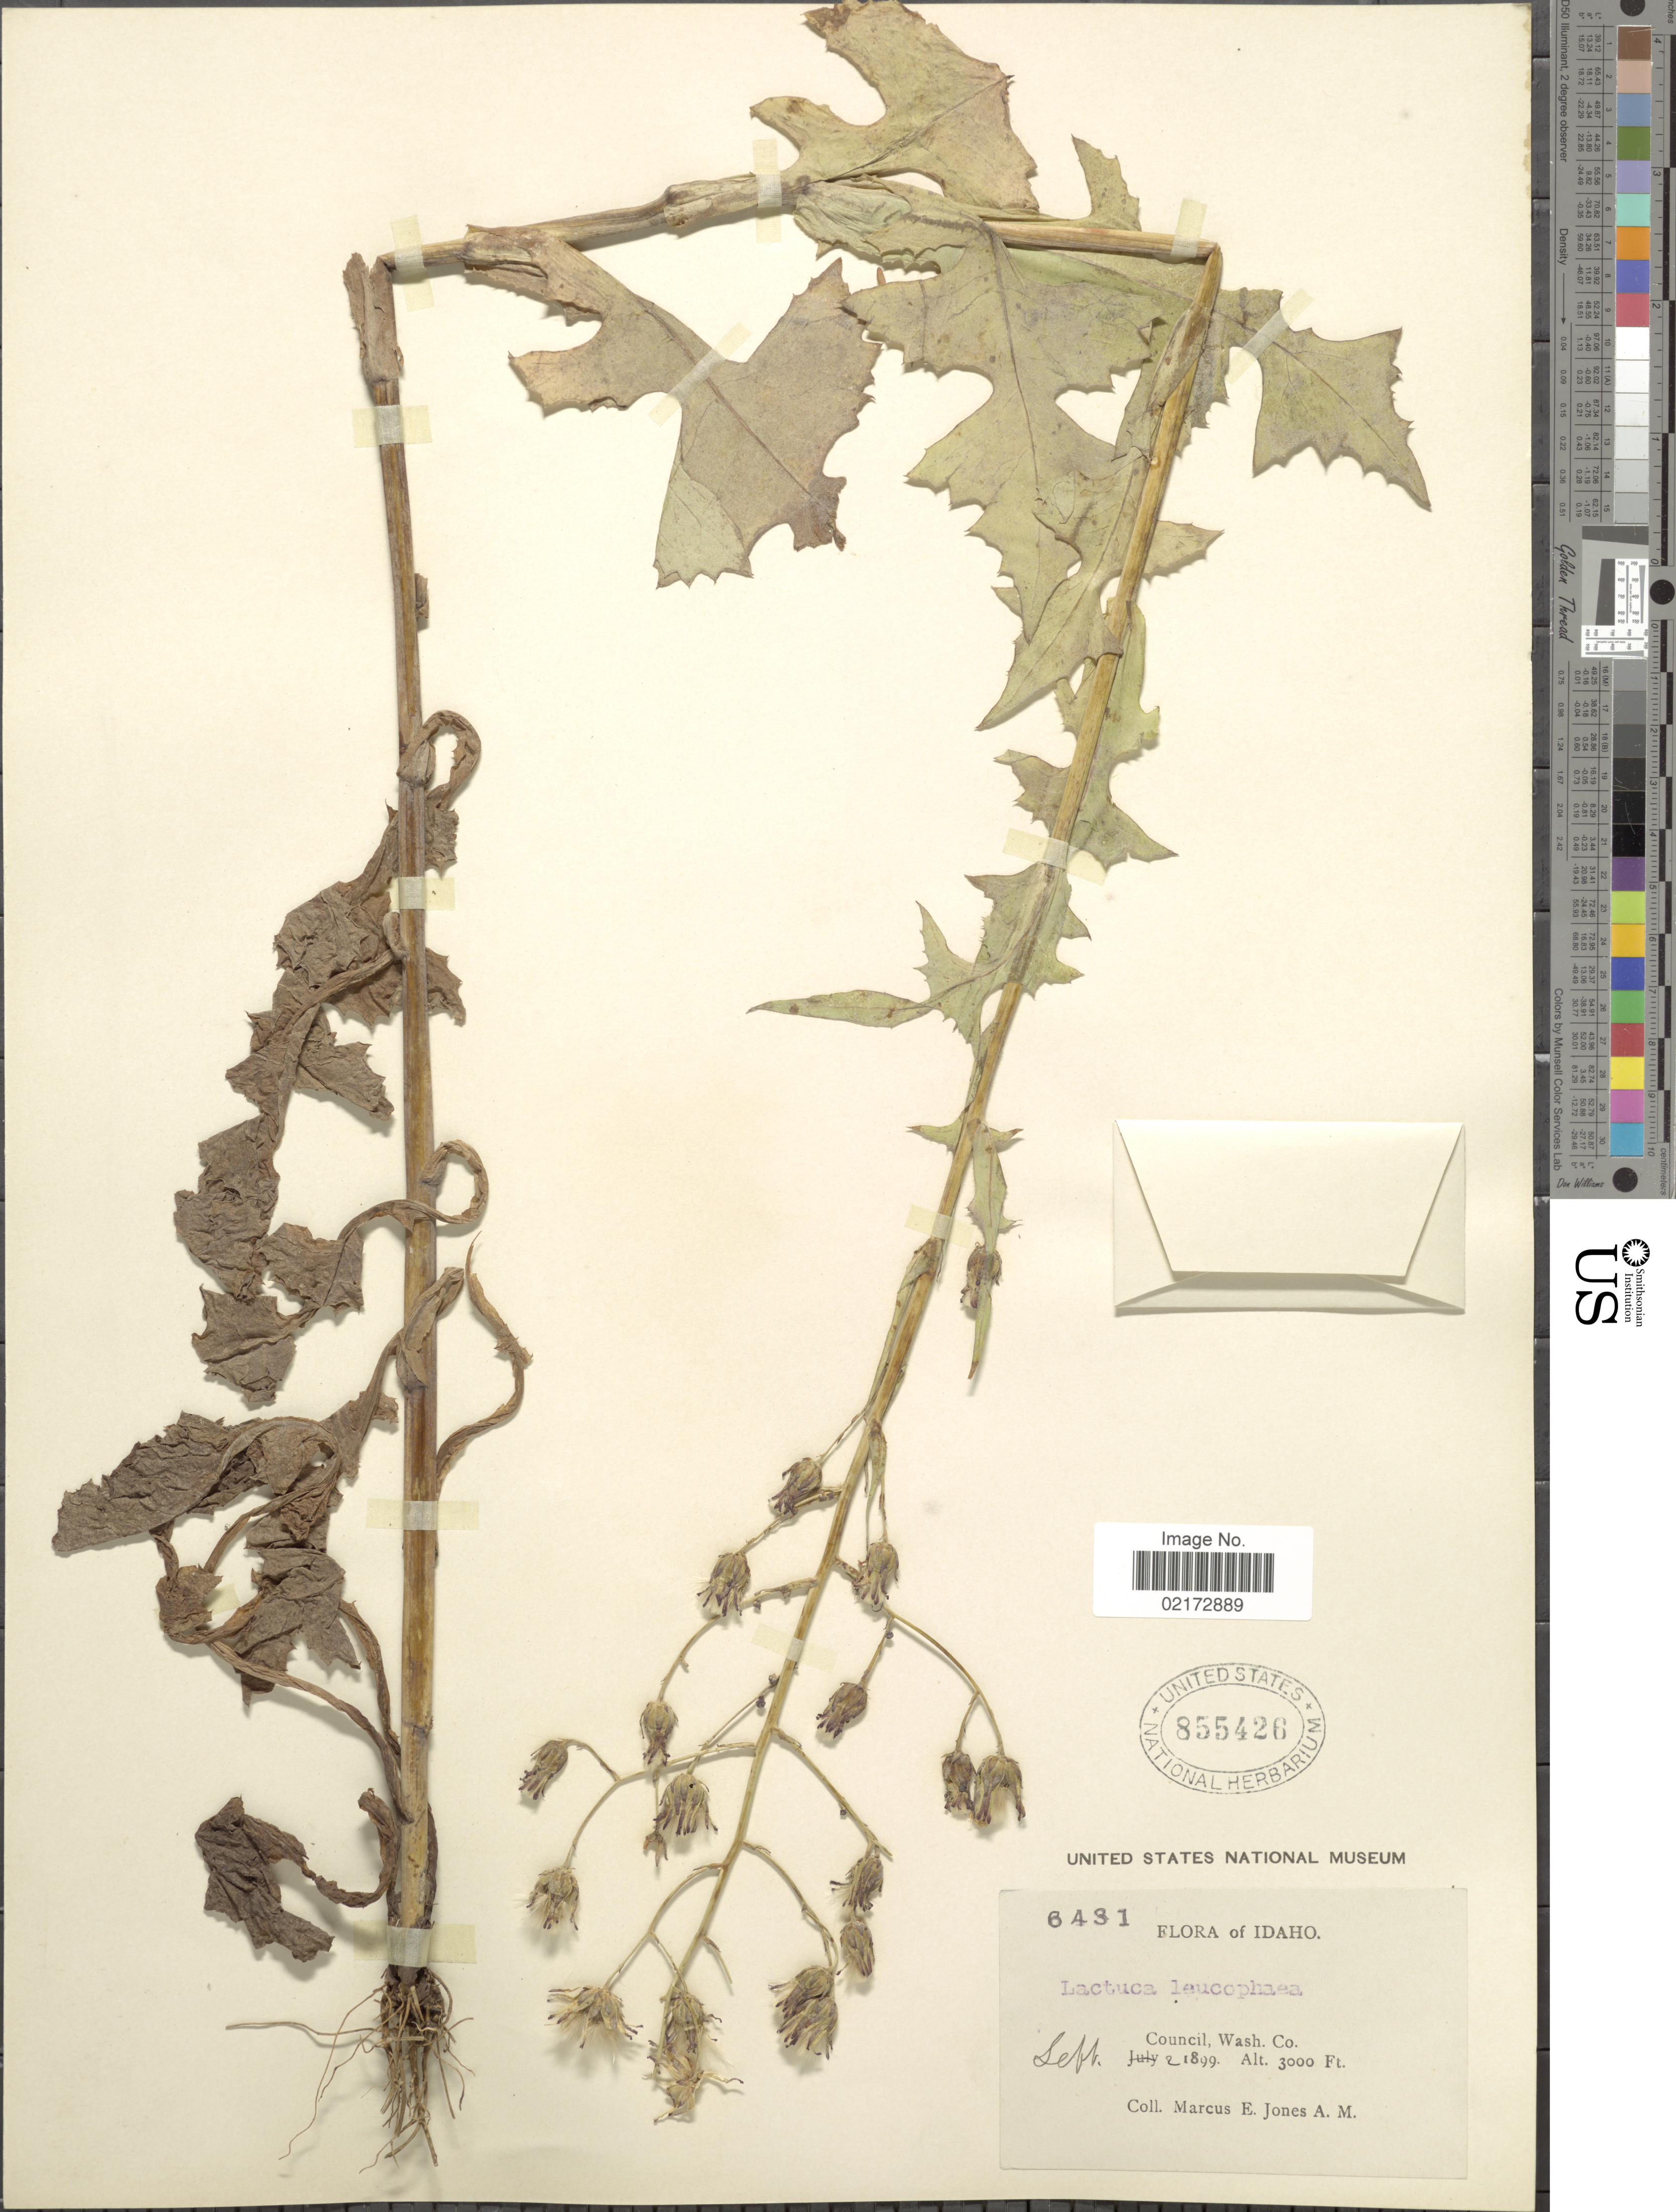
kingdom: Plantae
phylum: Tracheophyta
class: Magnoliopsida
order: Asterales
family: Asteraceae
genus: Lactuca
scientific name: Lactuca biennis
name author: (Moench) Fernald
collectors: M. E. Jones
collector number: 6431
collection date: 1899-09-02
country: United States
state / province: Idaho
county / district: Washington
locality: Council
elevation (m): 914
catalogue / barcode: US 855426